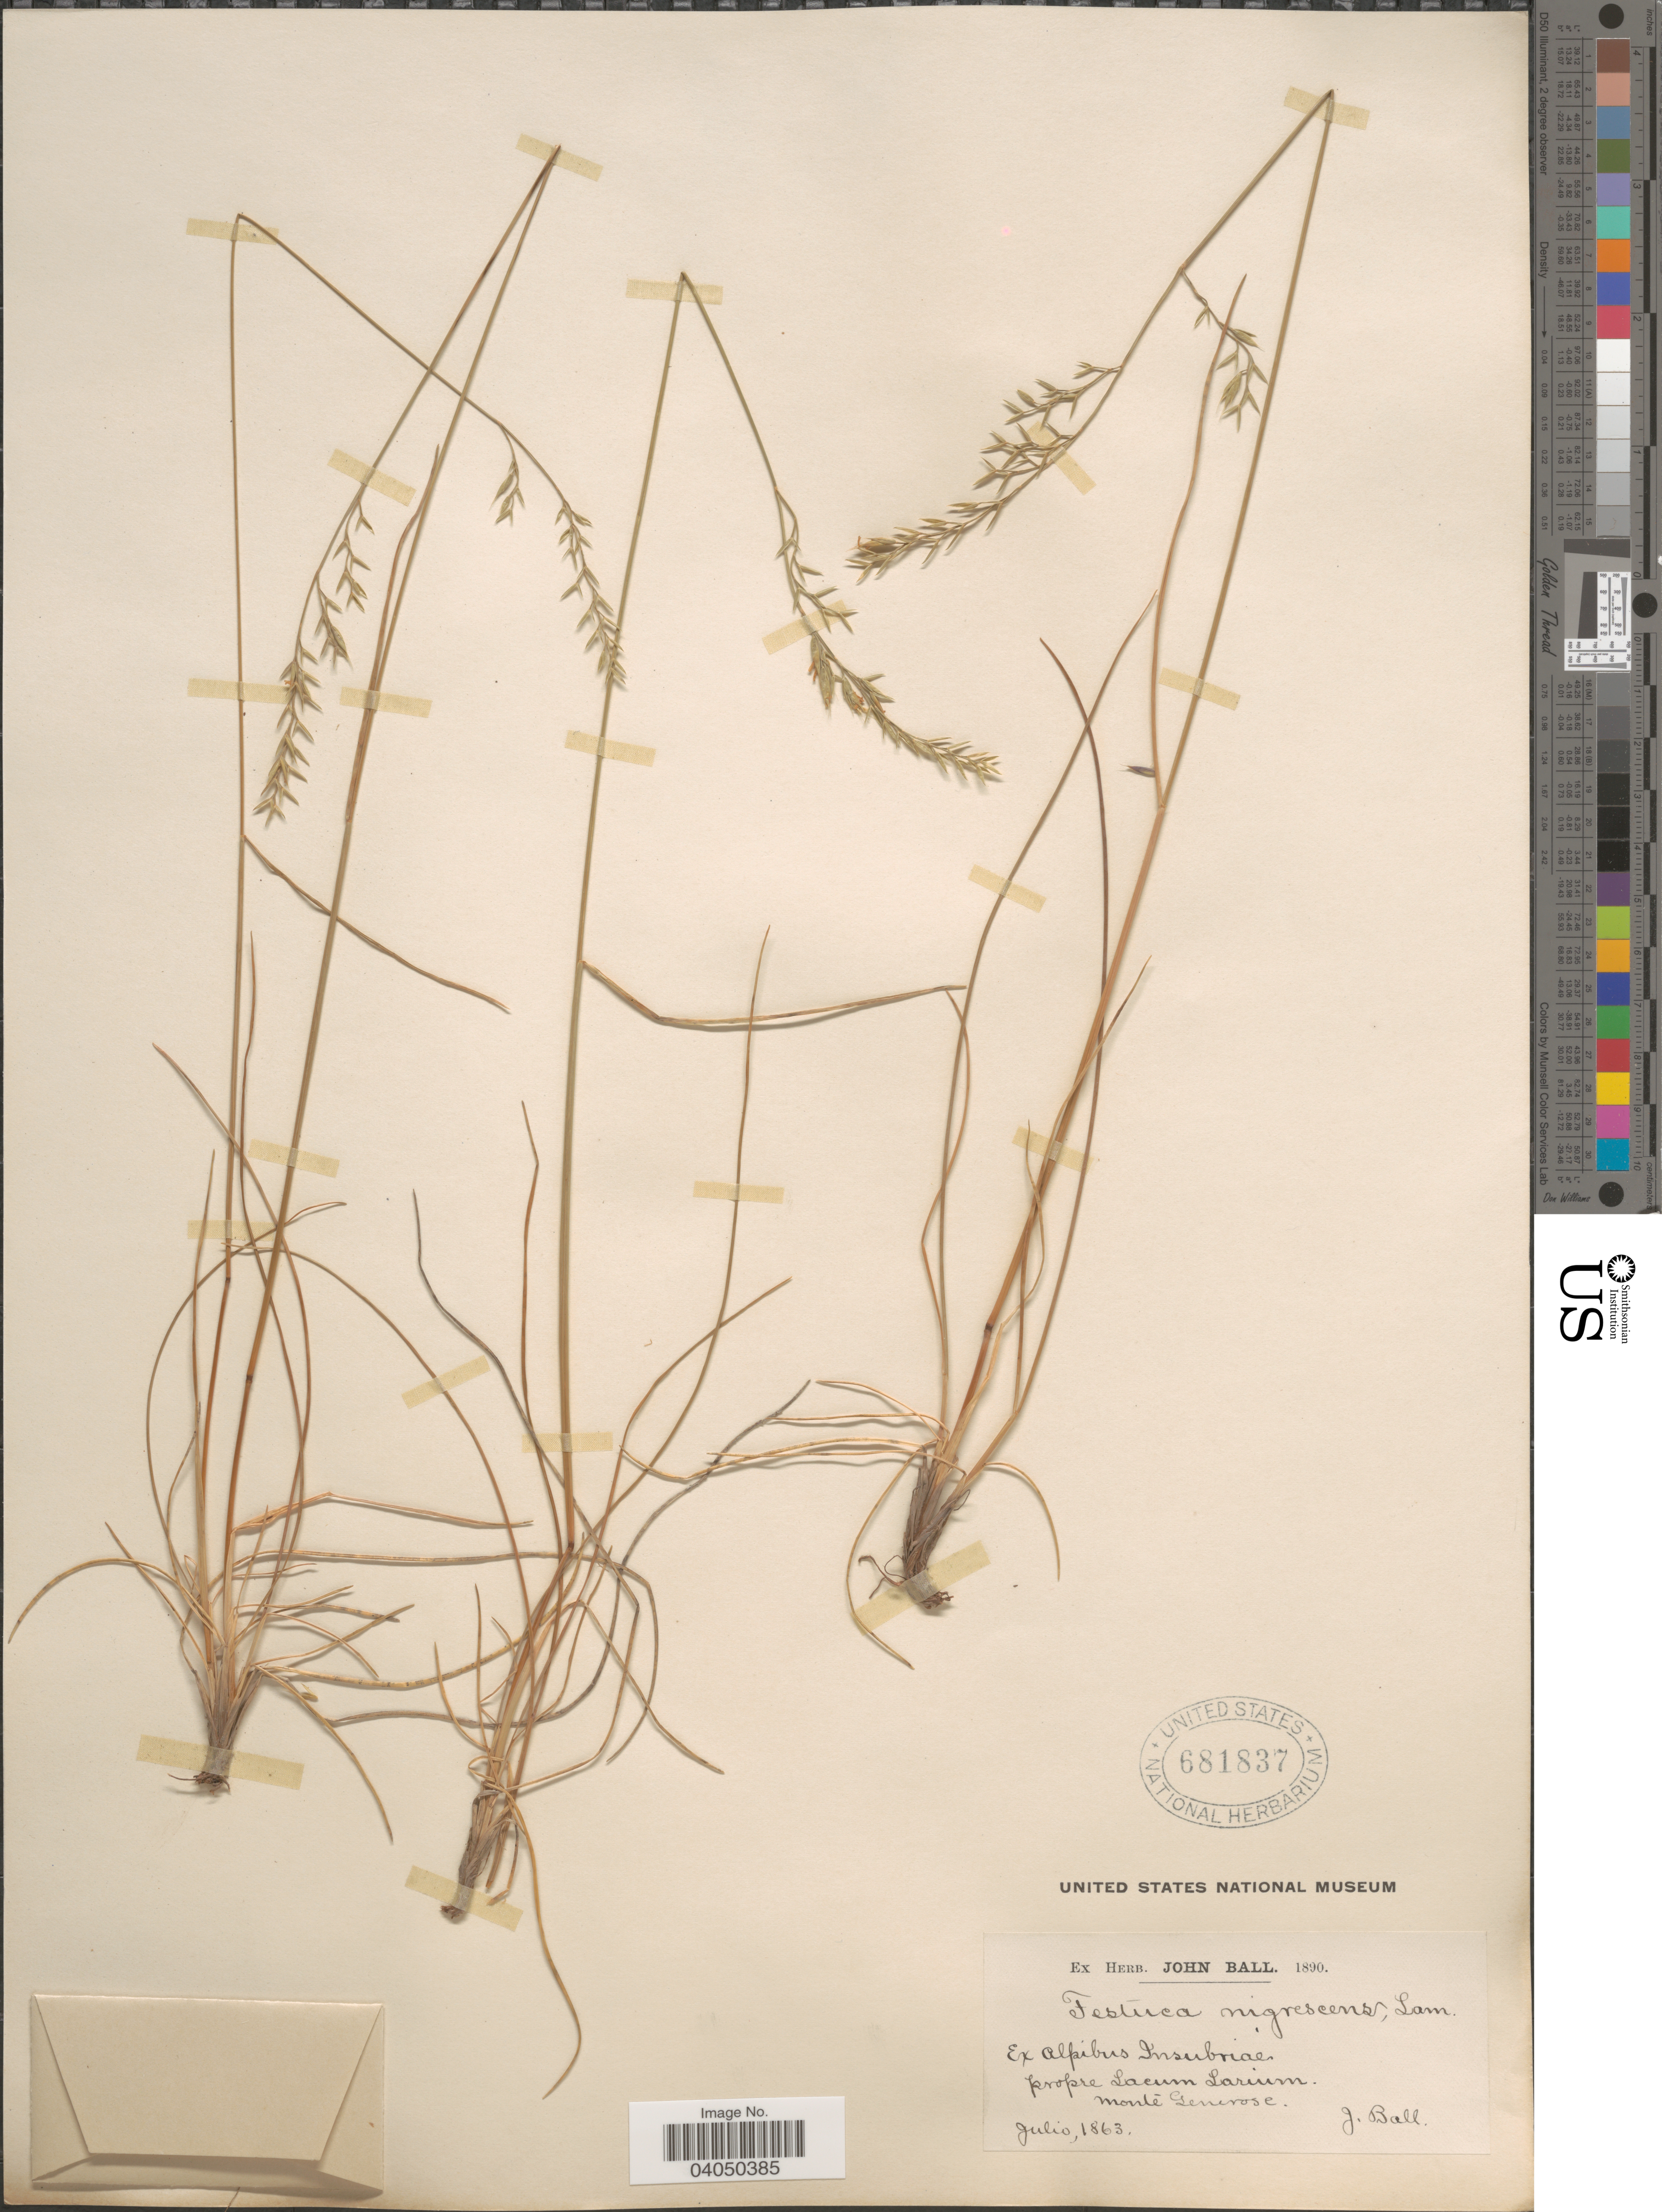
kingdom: Plantae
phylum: Tracheophyta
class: Liliopsida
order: Poales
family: Poaceae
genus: Festuca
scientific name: Festuca violacea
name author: Gaudin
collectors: J. Ball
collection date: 1863-07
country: Italy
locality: Ex Alpibus Insubriae propre Lacum Larium monte Generose.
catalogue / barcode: US 681837